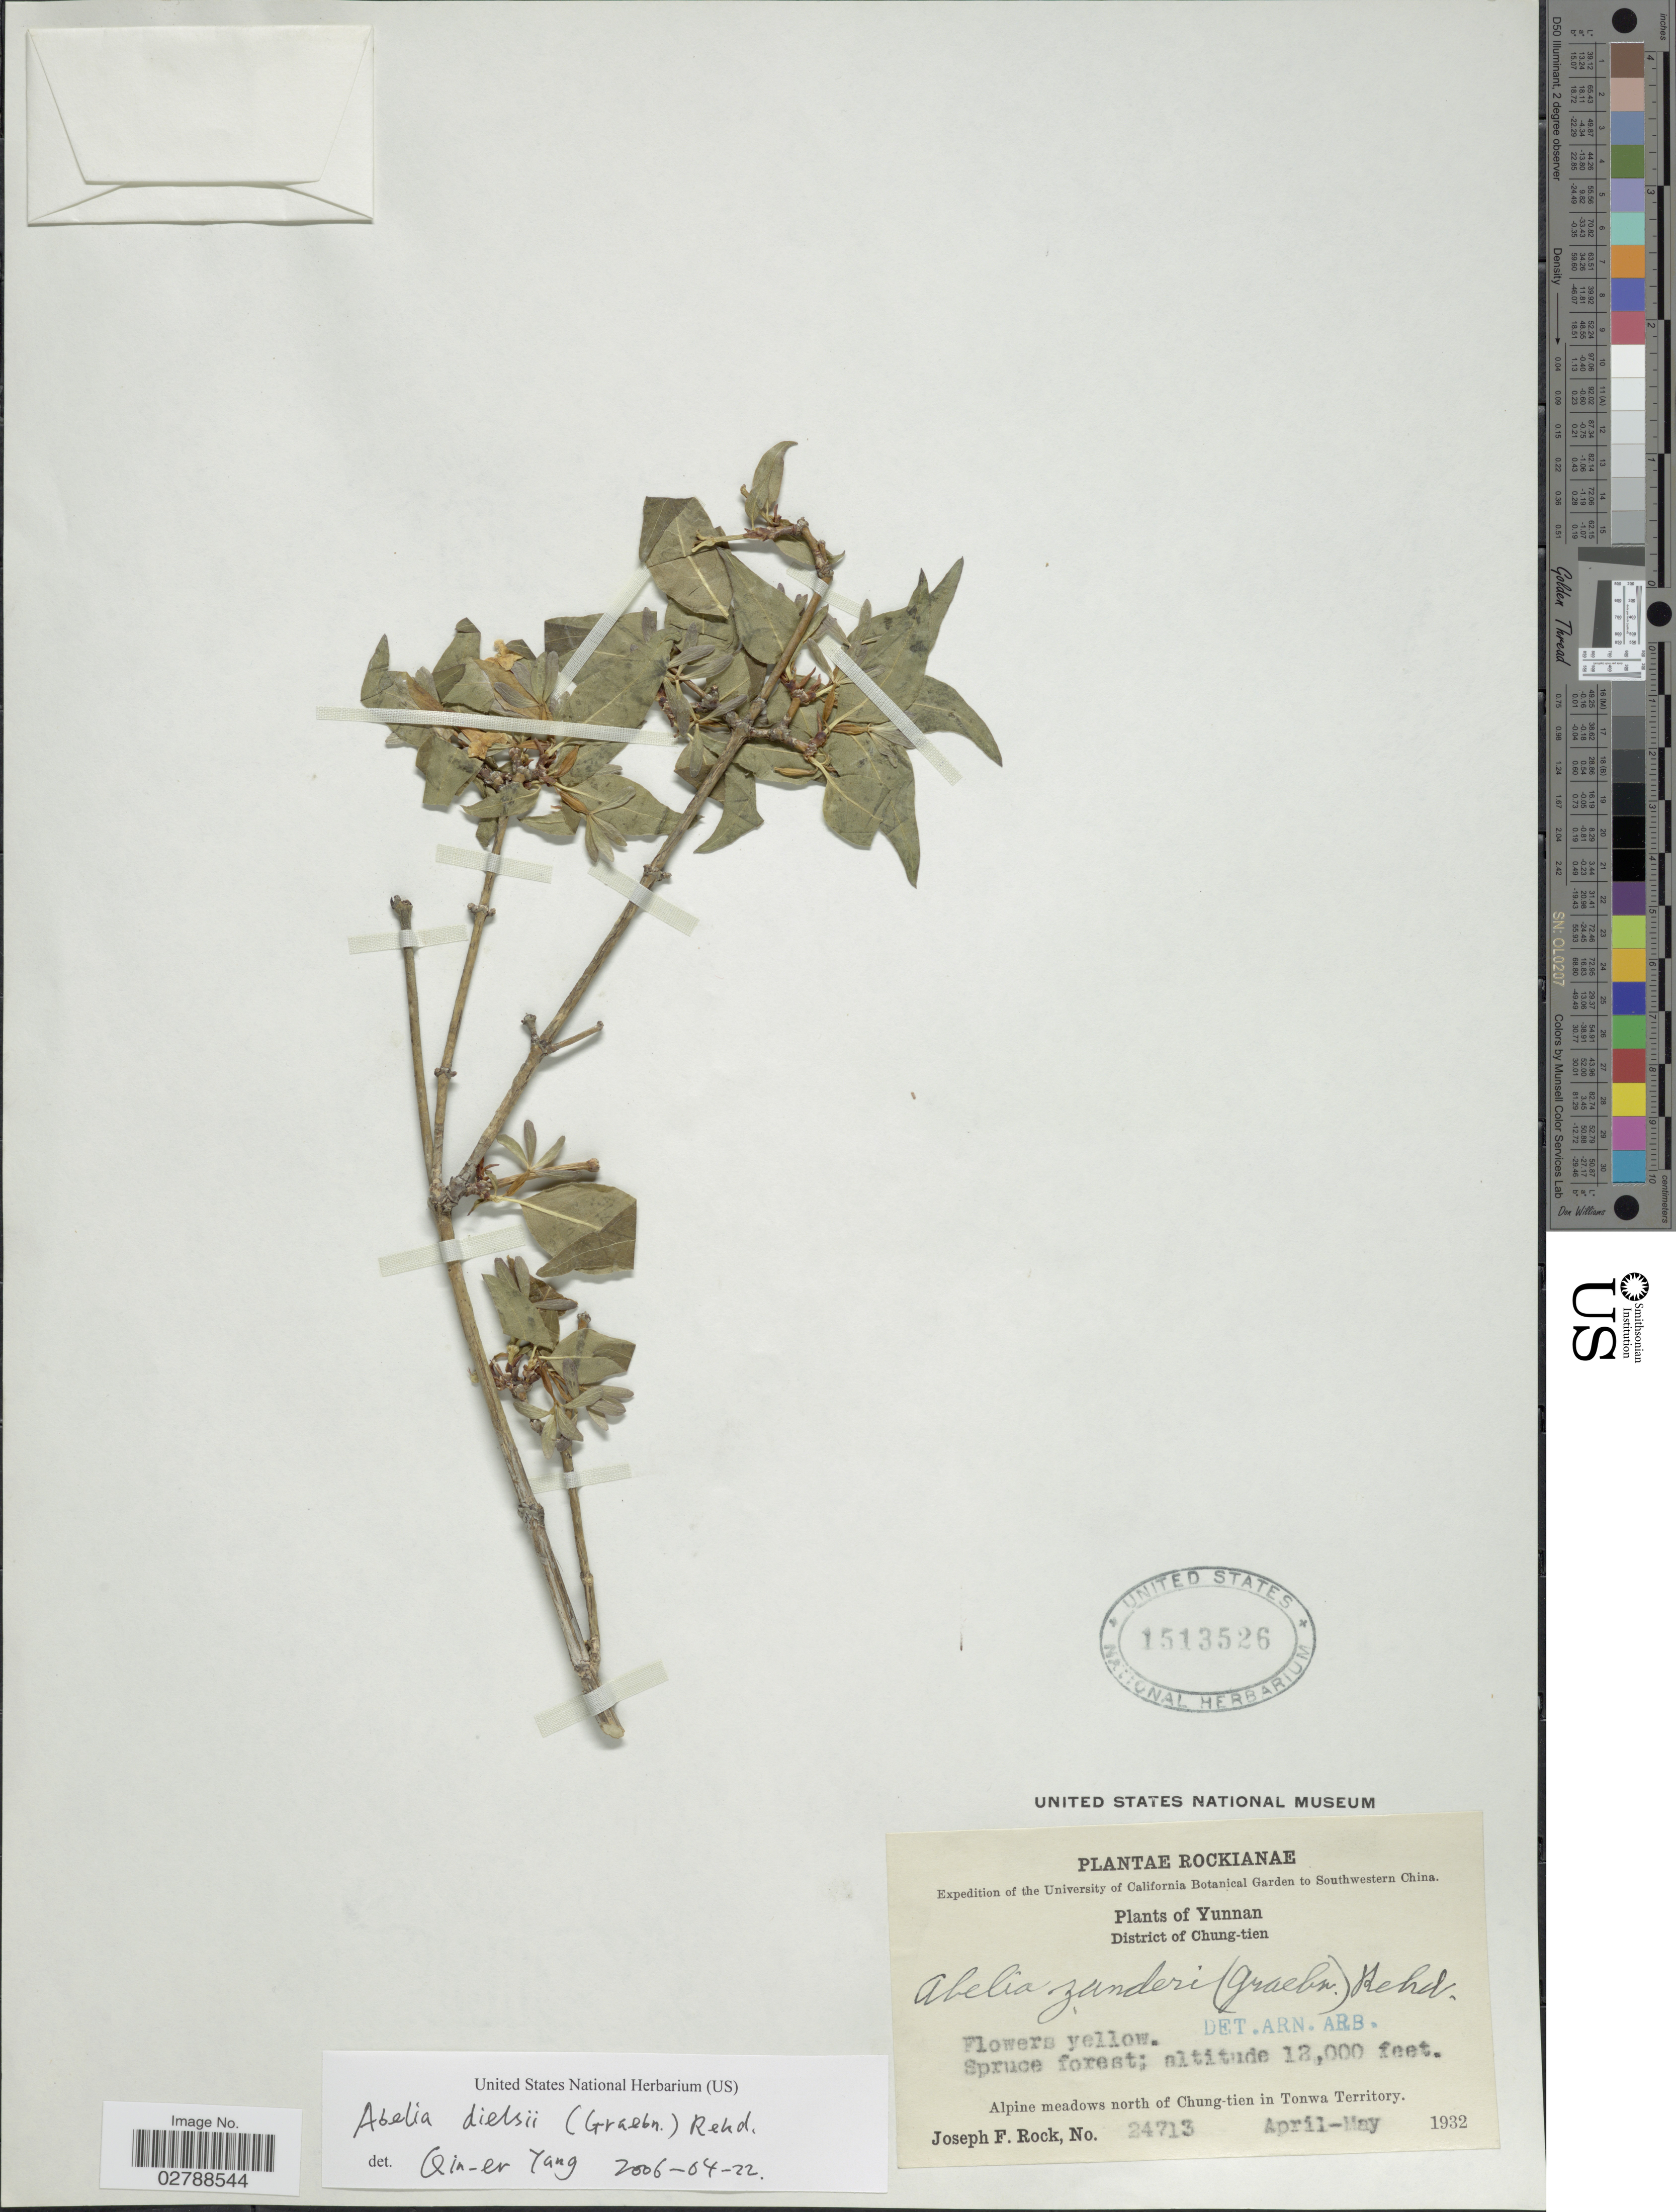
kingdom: Plantae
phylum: Tracheophyta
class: Magnoliopsida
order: Dipsacales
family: Caprifoliaceae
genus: Abelia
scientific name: Abelia zanderi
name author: (Graebn.) Rehder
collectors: J. F. Rock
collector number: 24713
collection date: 1932-04/1932-05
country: China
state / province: Yunnan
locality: Southwestern China. District of Chung-tien. Alpine meadows north of Chung-tien in Tonwa Territory.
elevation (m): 3658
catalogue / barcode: US 1513526